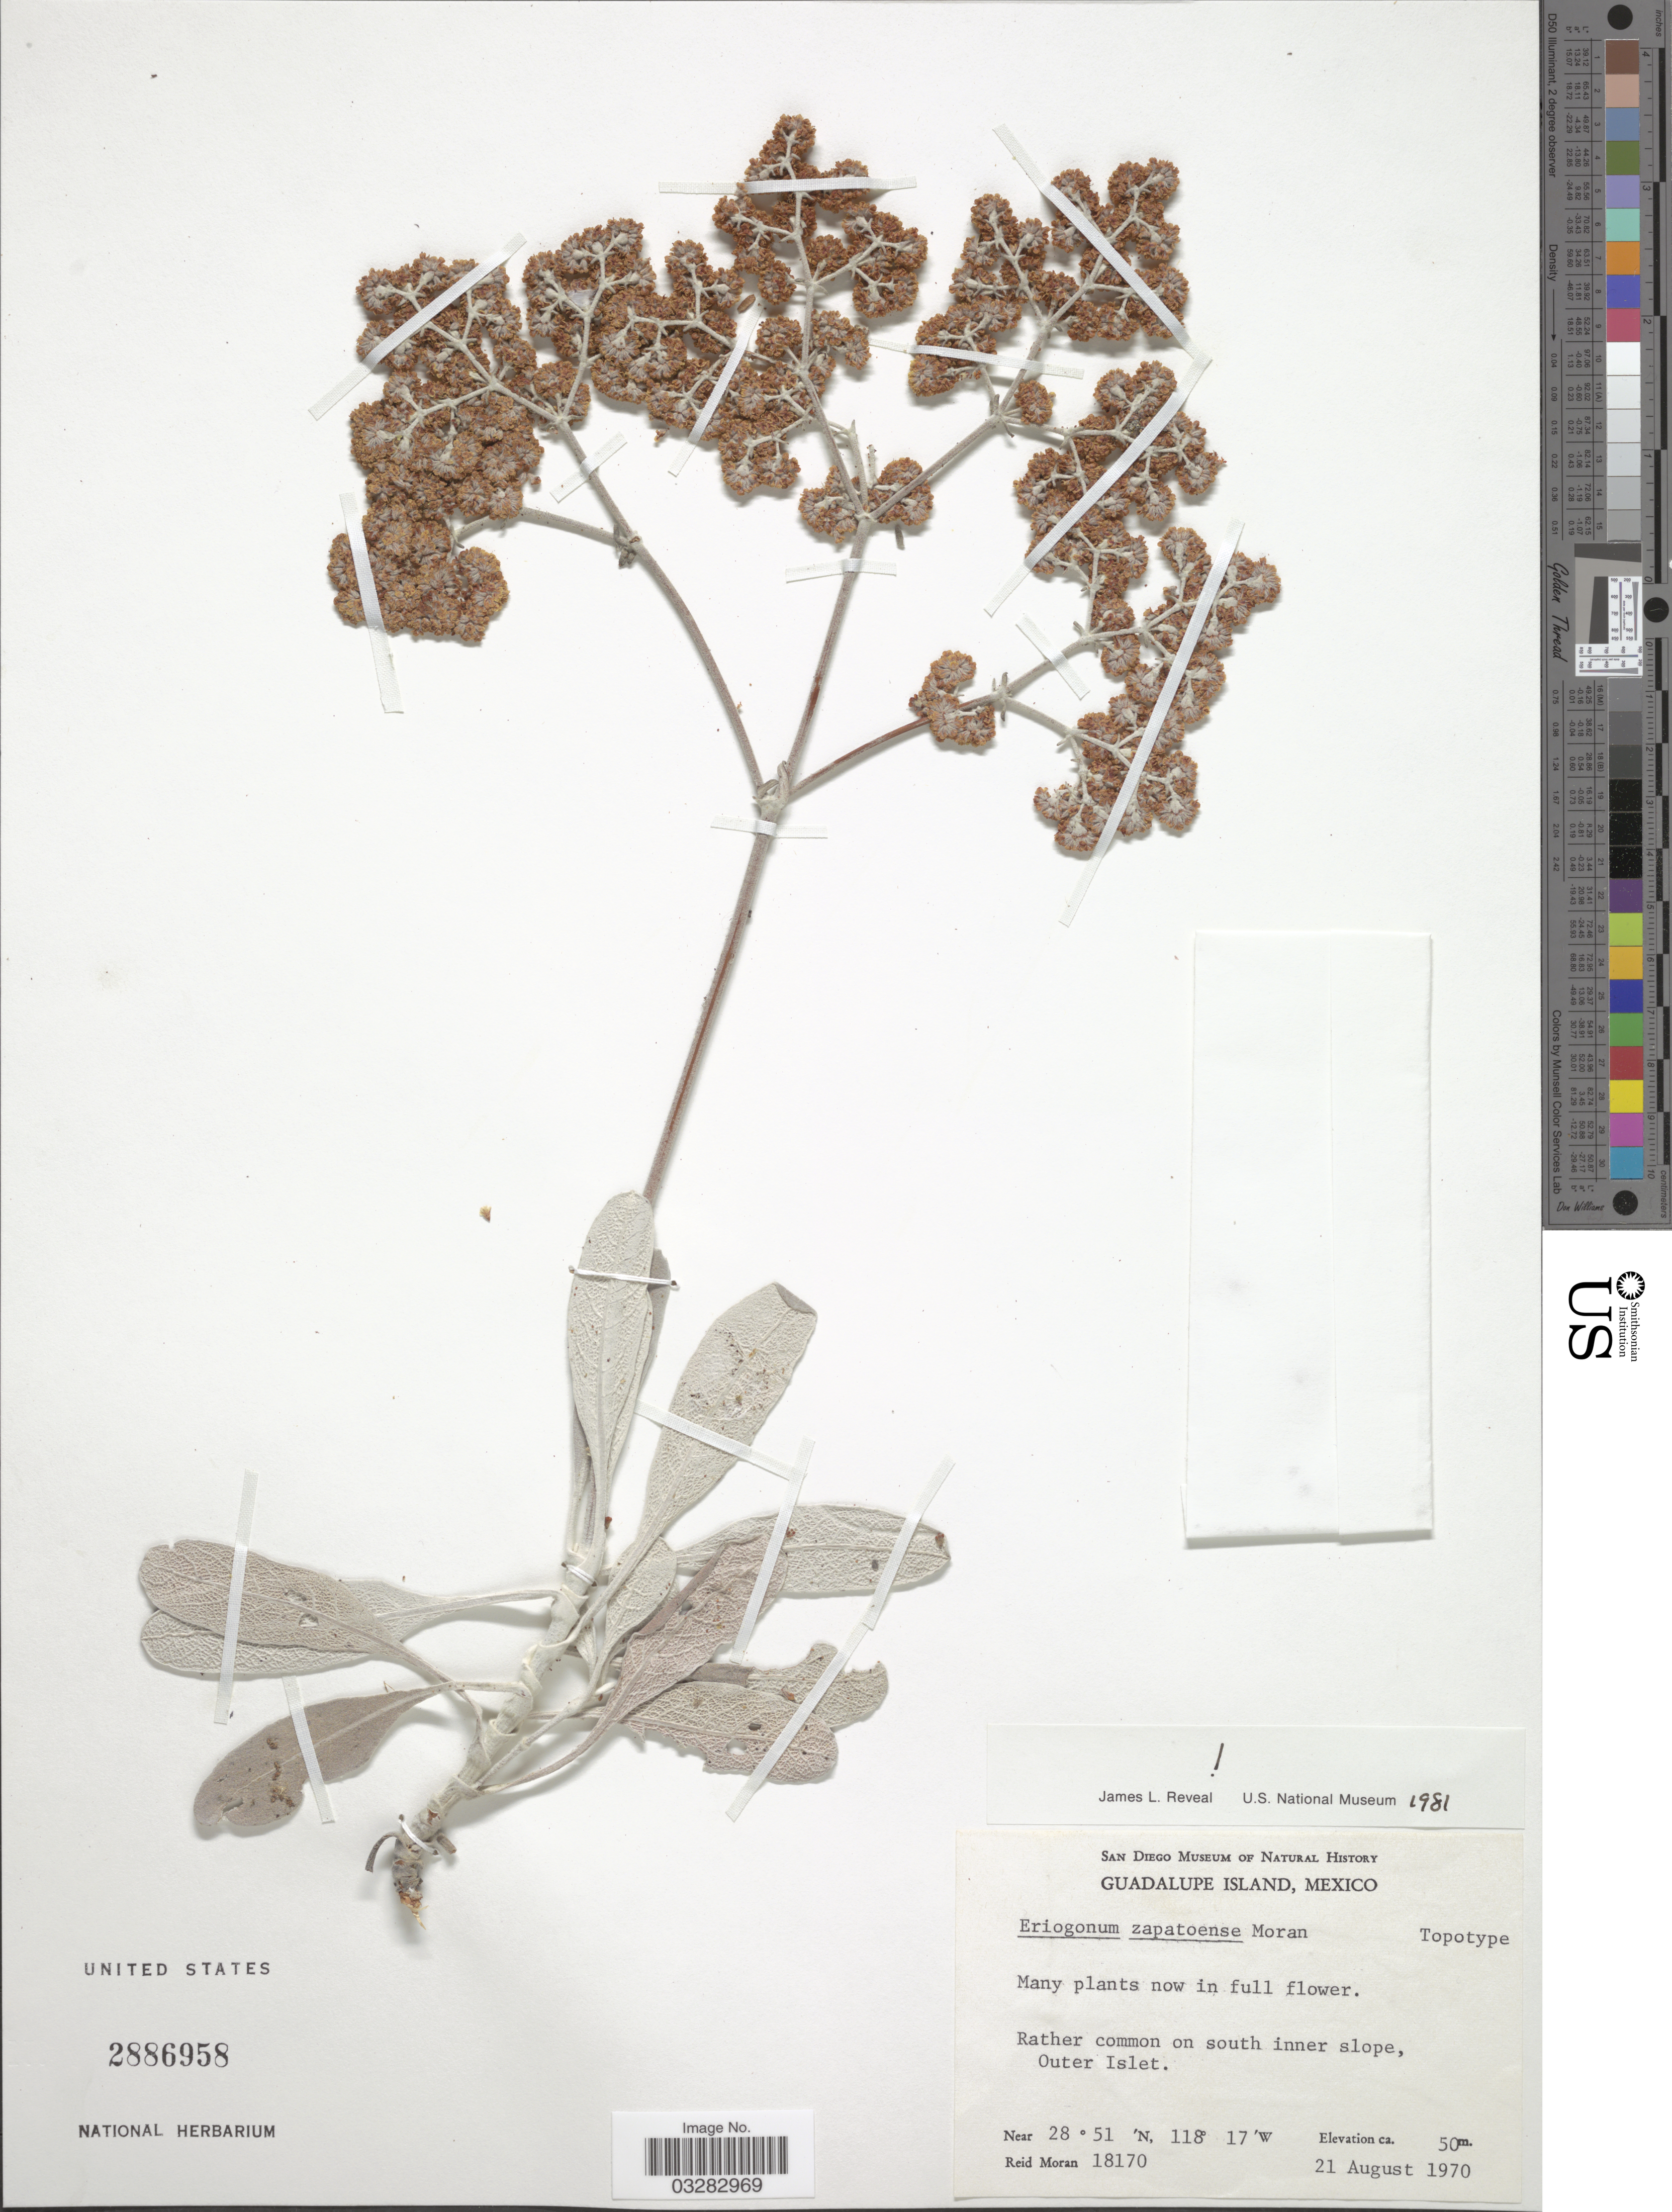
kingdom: Plantae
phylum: Tracheophyta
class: Magnoliopsida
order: Caryophyllales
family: Polygonaceae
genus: Eriogonum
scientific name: Eriogonum zapatoense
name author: Moran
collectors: R. Moran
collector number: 18170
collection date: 1970-08-21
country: Mexico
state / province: Baja California Norte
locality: Guadalupe Island. Rather common on south inner slope, Outer Islet.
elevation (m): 50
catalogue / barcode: US 2886958